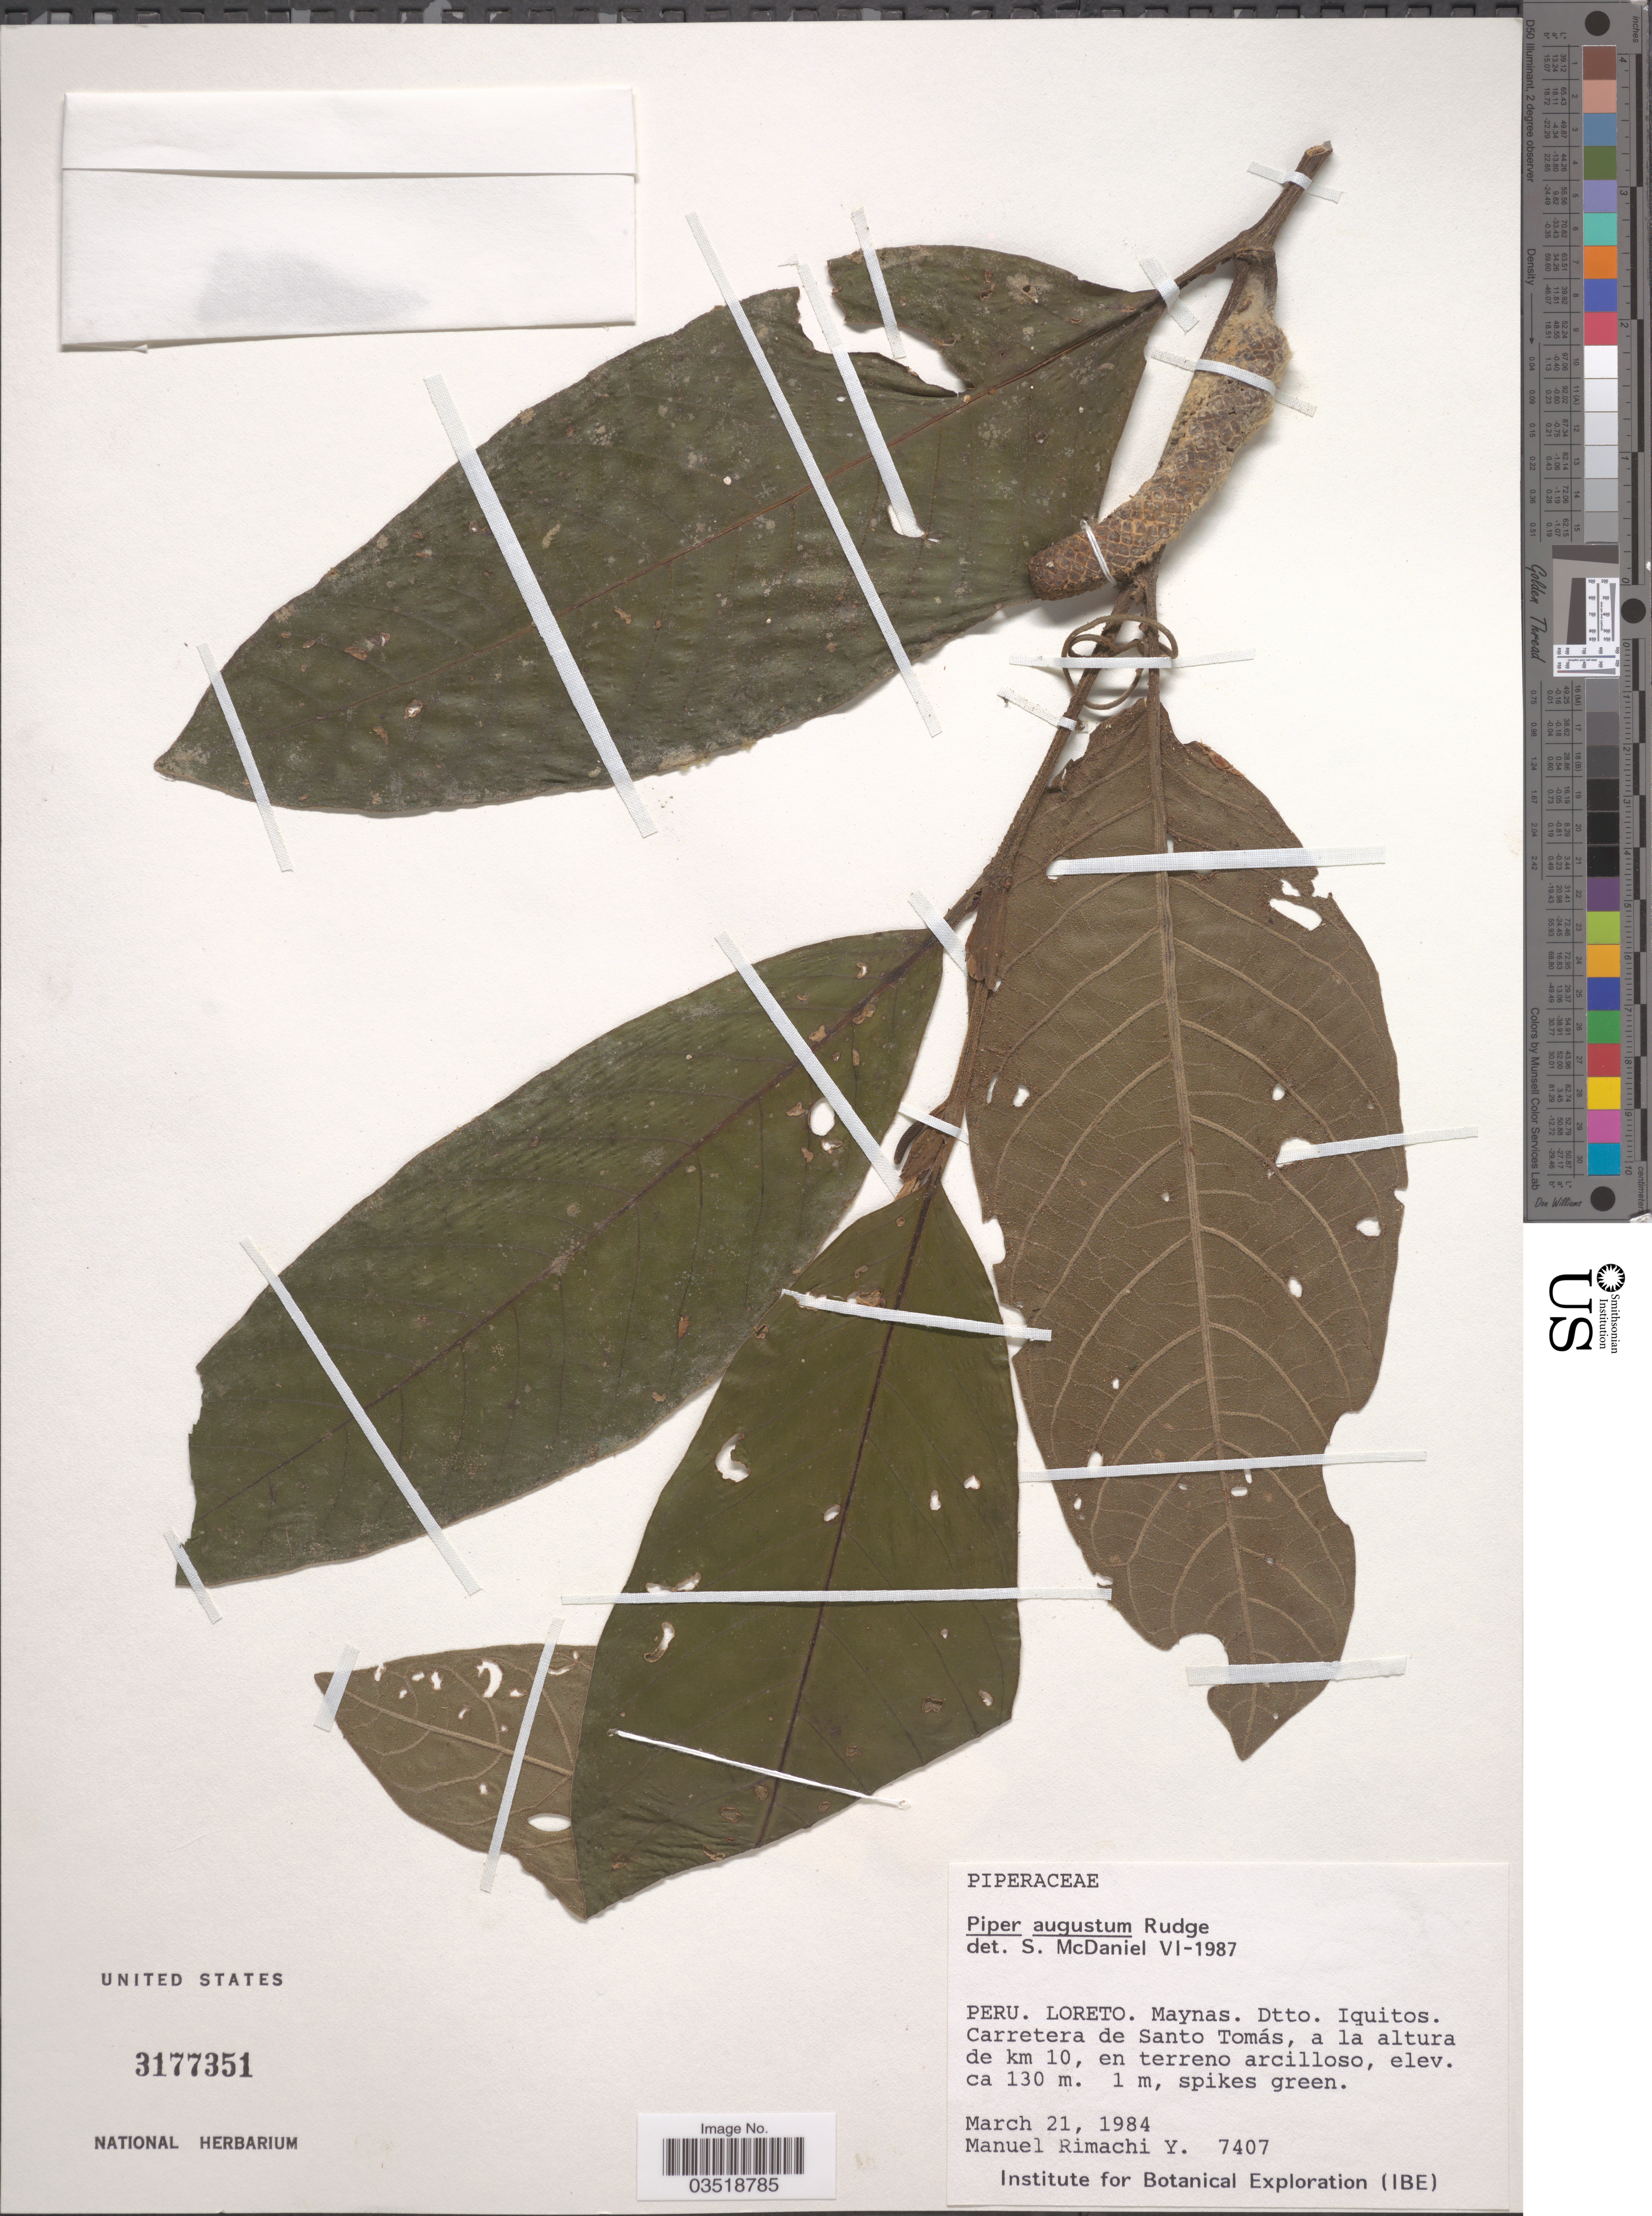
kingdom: Plantae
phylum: Tracheophyta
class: Magnoliopsida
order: Piperales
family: Piperaceae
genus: Piper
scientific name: Piper sp.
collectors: M. Rimachi Y.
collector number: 7407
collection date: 1984-03-21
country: Peru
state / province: Loreto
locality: Maynas. Dtto. Iquitos. Carretera de Santo Tomas, a la altura de km 10, en tereno arcilloso.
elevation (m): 130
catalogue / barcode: US 3177351